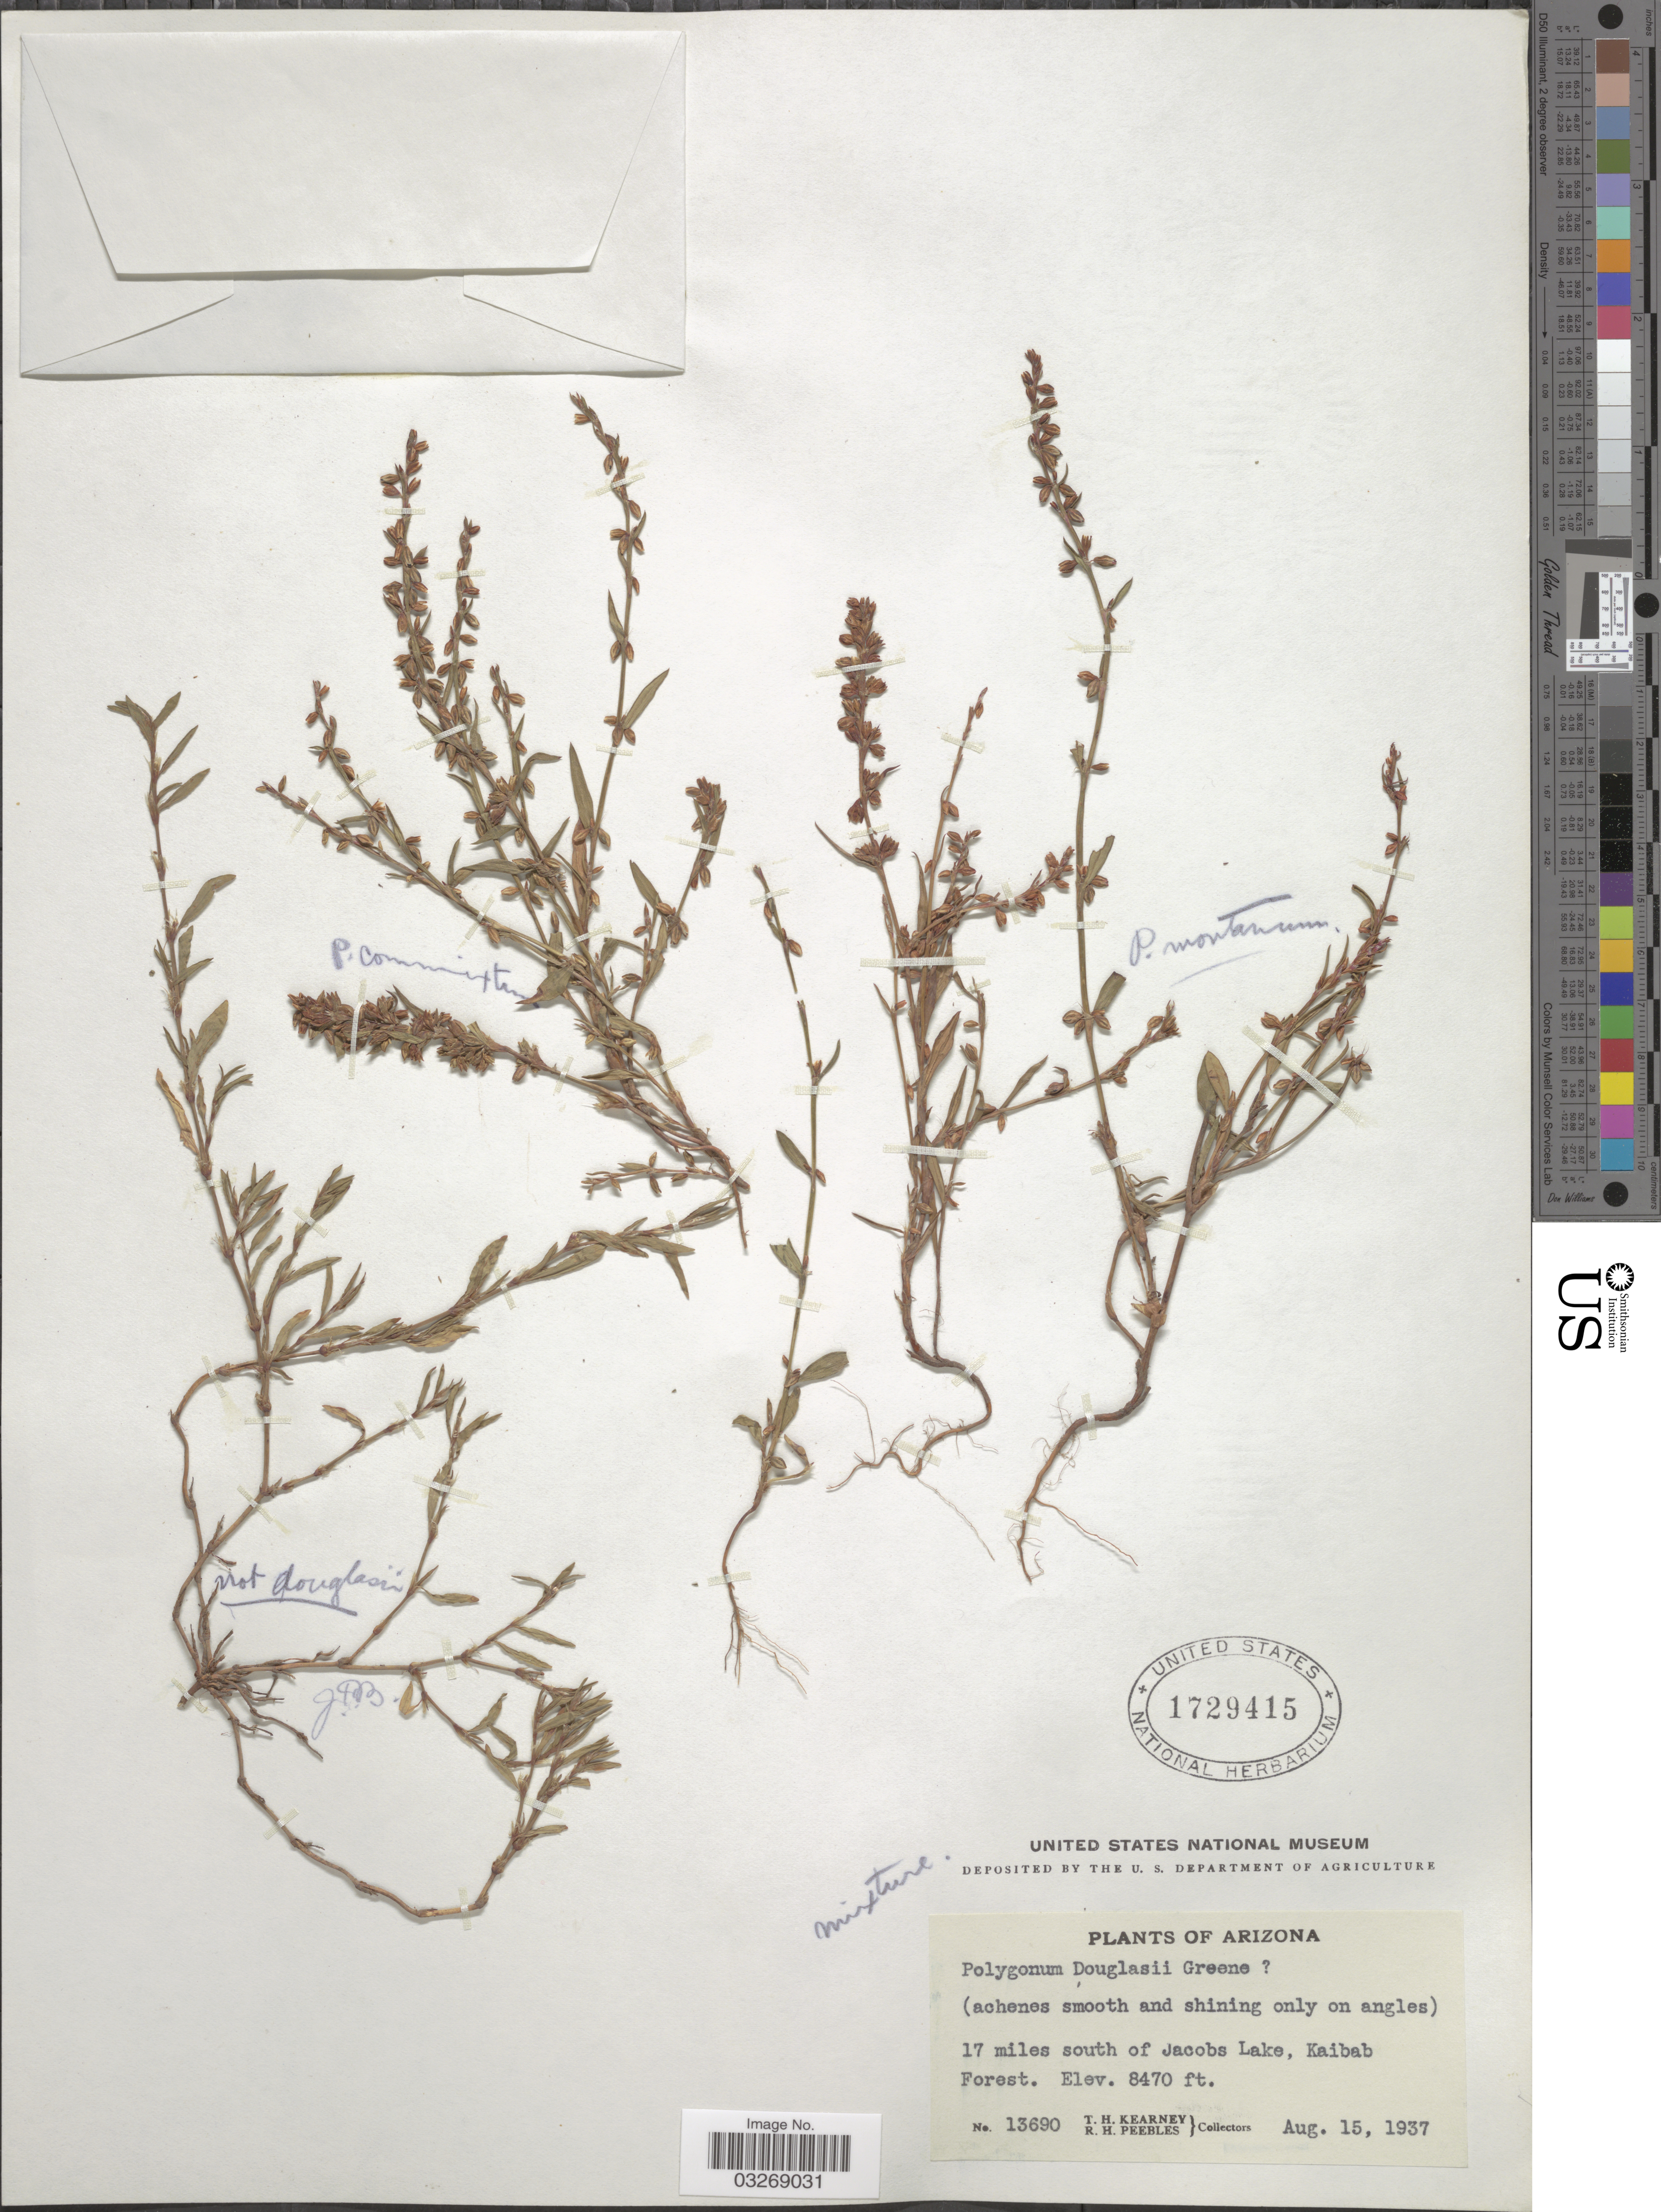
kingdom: Plantae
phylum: Tracheophyta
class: Magnoliopsida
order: Caryophyllales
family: Polygonaceae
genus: Polygonum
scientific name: Polygonum douglasii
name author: Greene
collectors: T. H. Kearney & R. H. Peebles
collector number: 13690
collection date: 1937-08-15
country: United States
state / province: Arizona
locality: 17 miles south of Jacobs Lake, Kaibab Forest.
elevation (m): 2582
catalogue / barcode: US 1729415